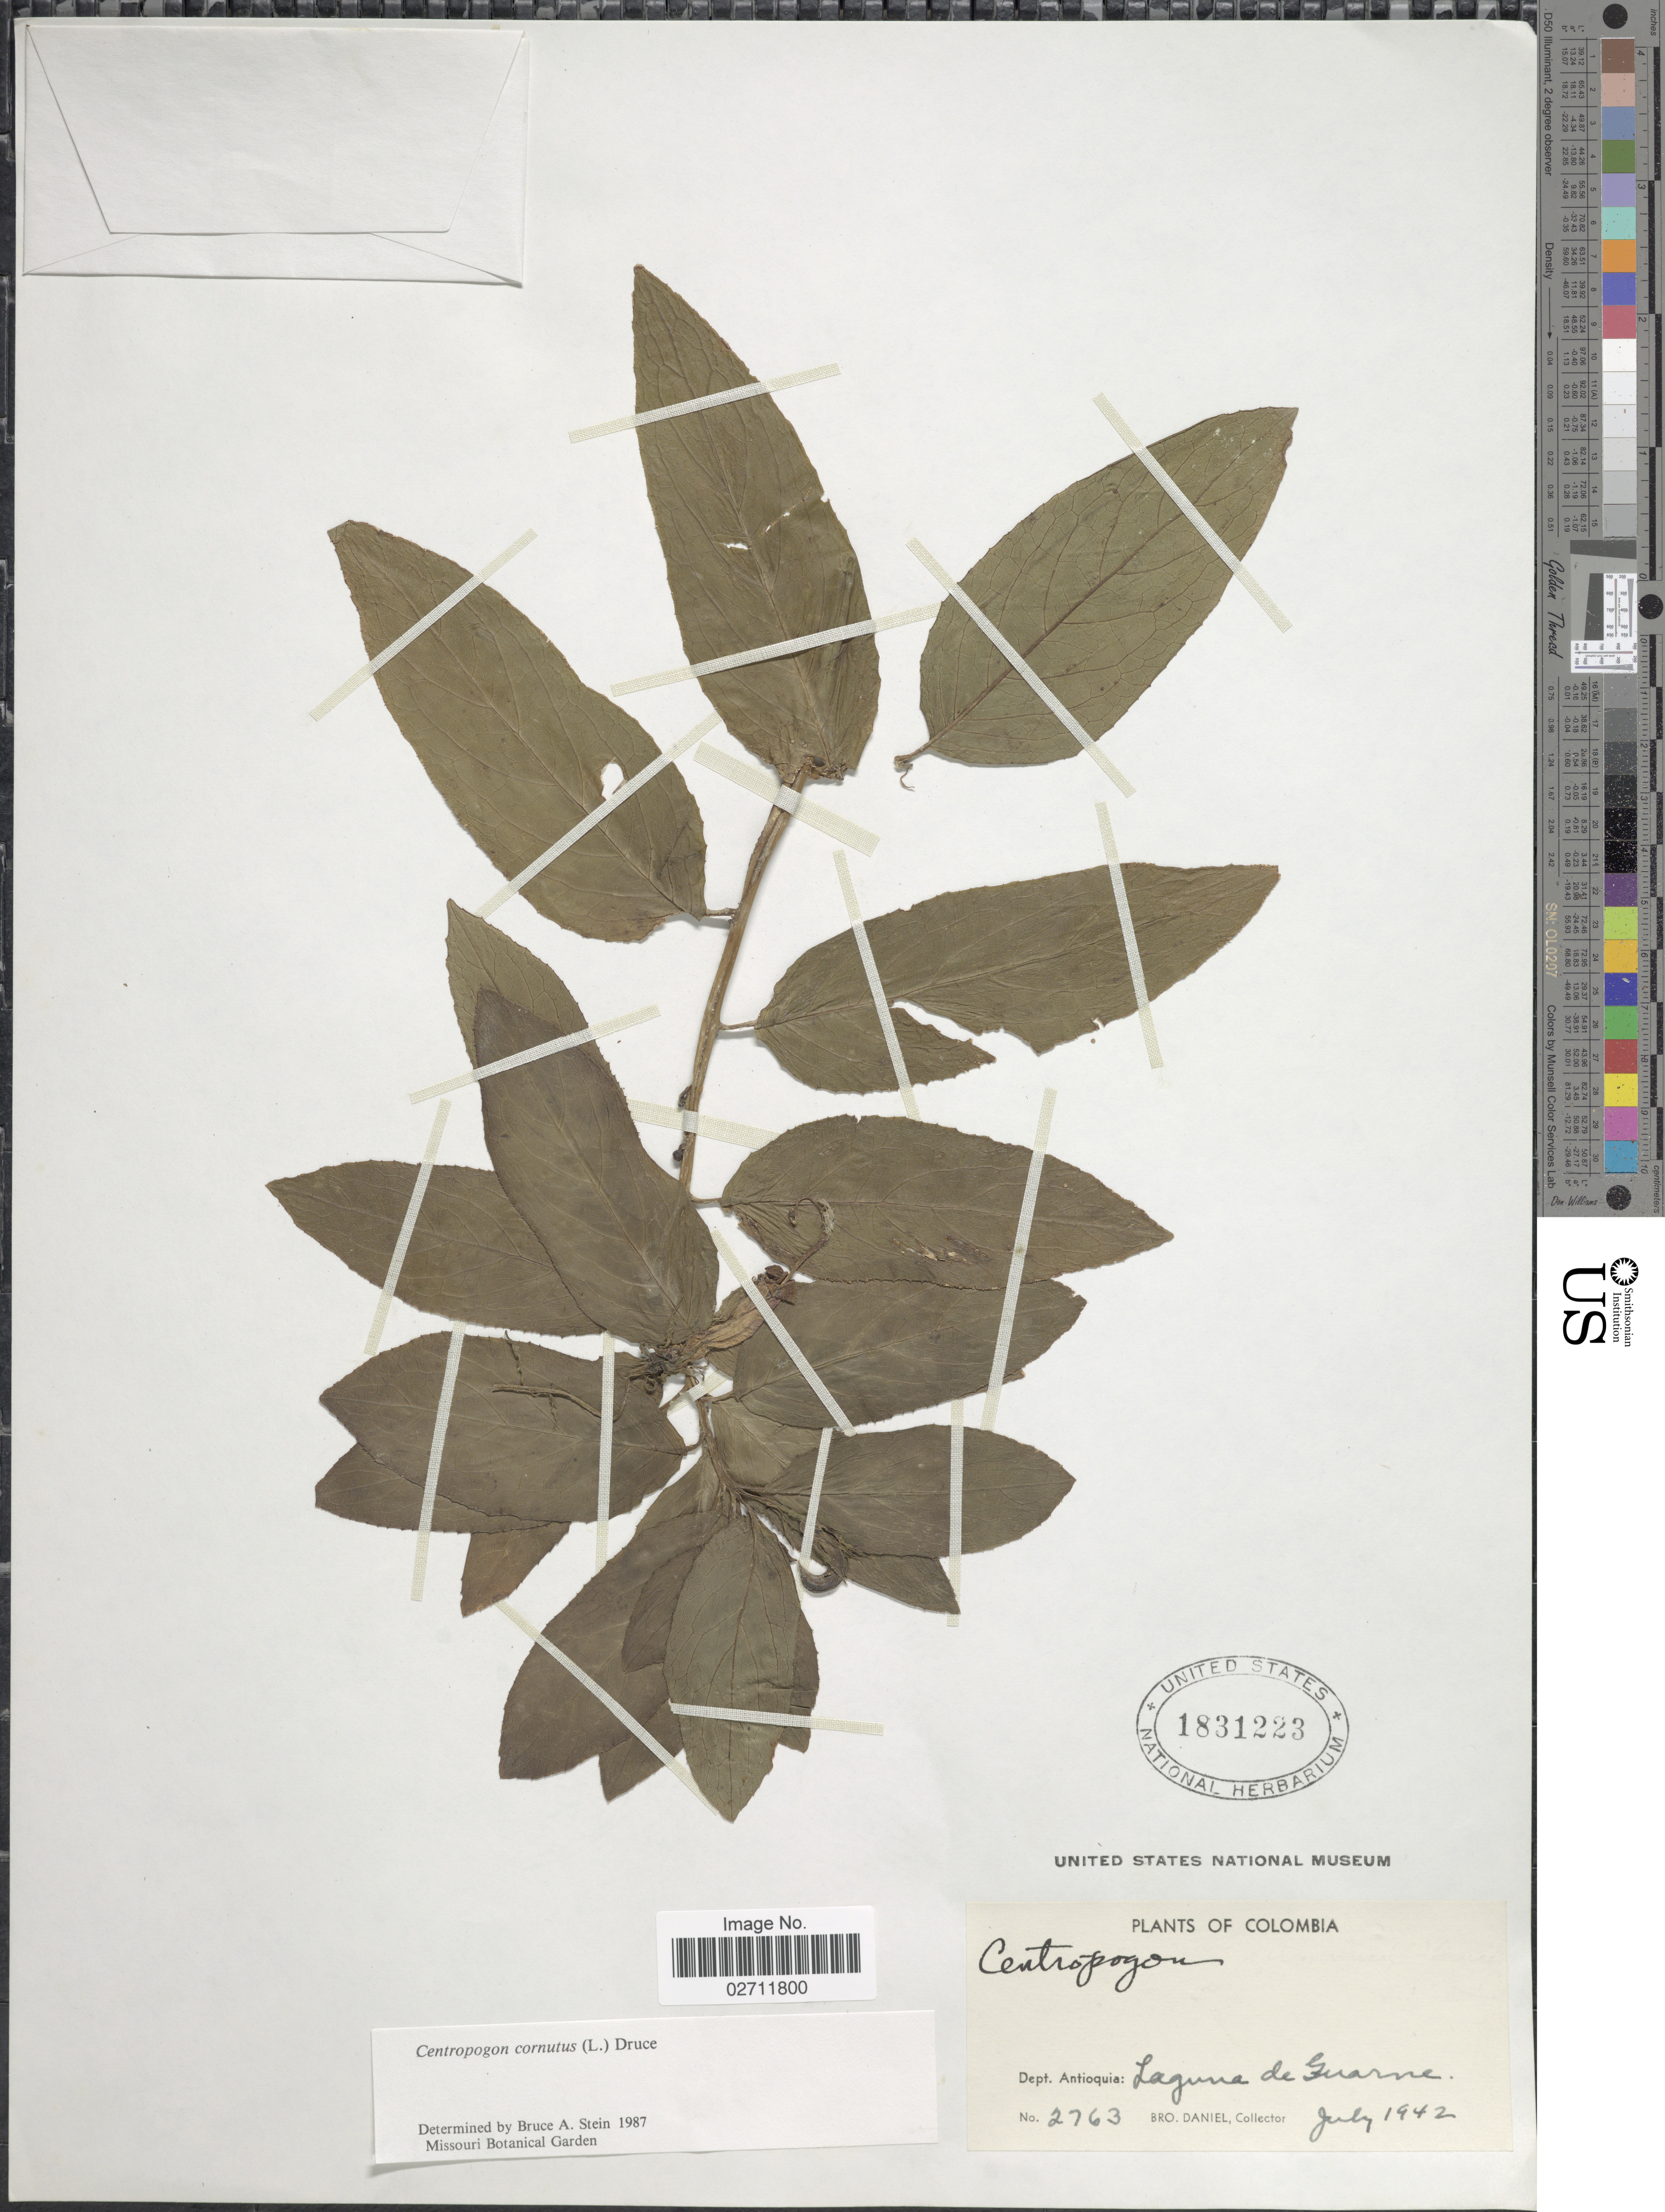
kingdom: Plantae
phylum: Tracheophyta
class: Magnoliopsida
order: Asterales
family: Campanulaceae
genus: Centropogon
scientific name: Centropogon cornutus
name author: (L.) Druce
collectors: Bro. Daniel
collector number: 2763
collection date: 1942-07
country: Colombia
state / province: Antioquia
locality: Laguna de Guarne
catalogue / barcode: US 1831223